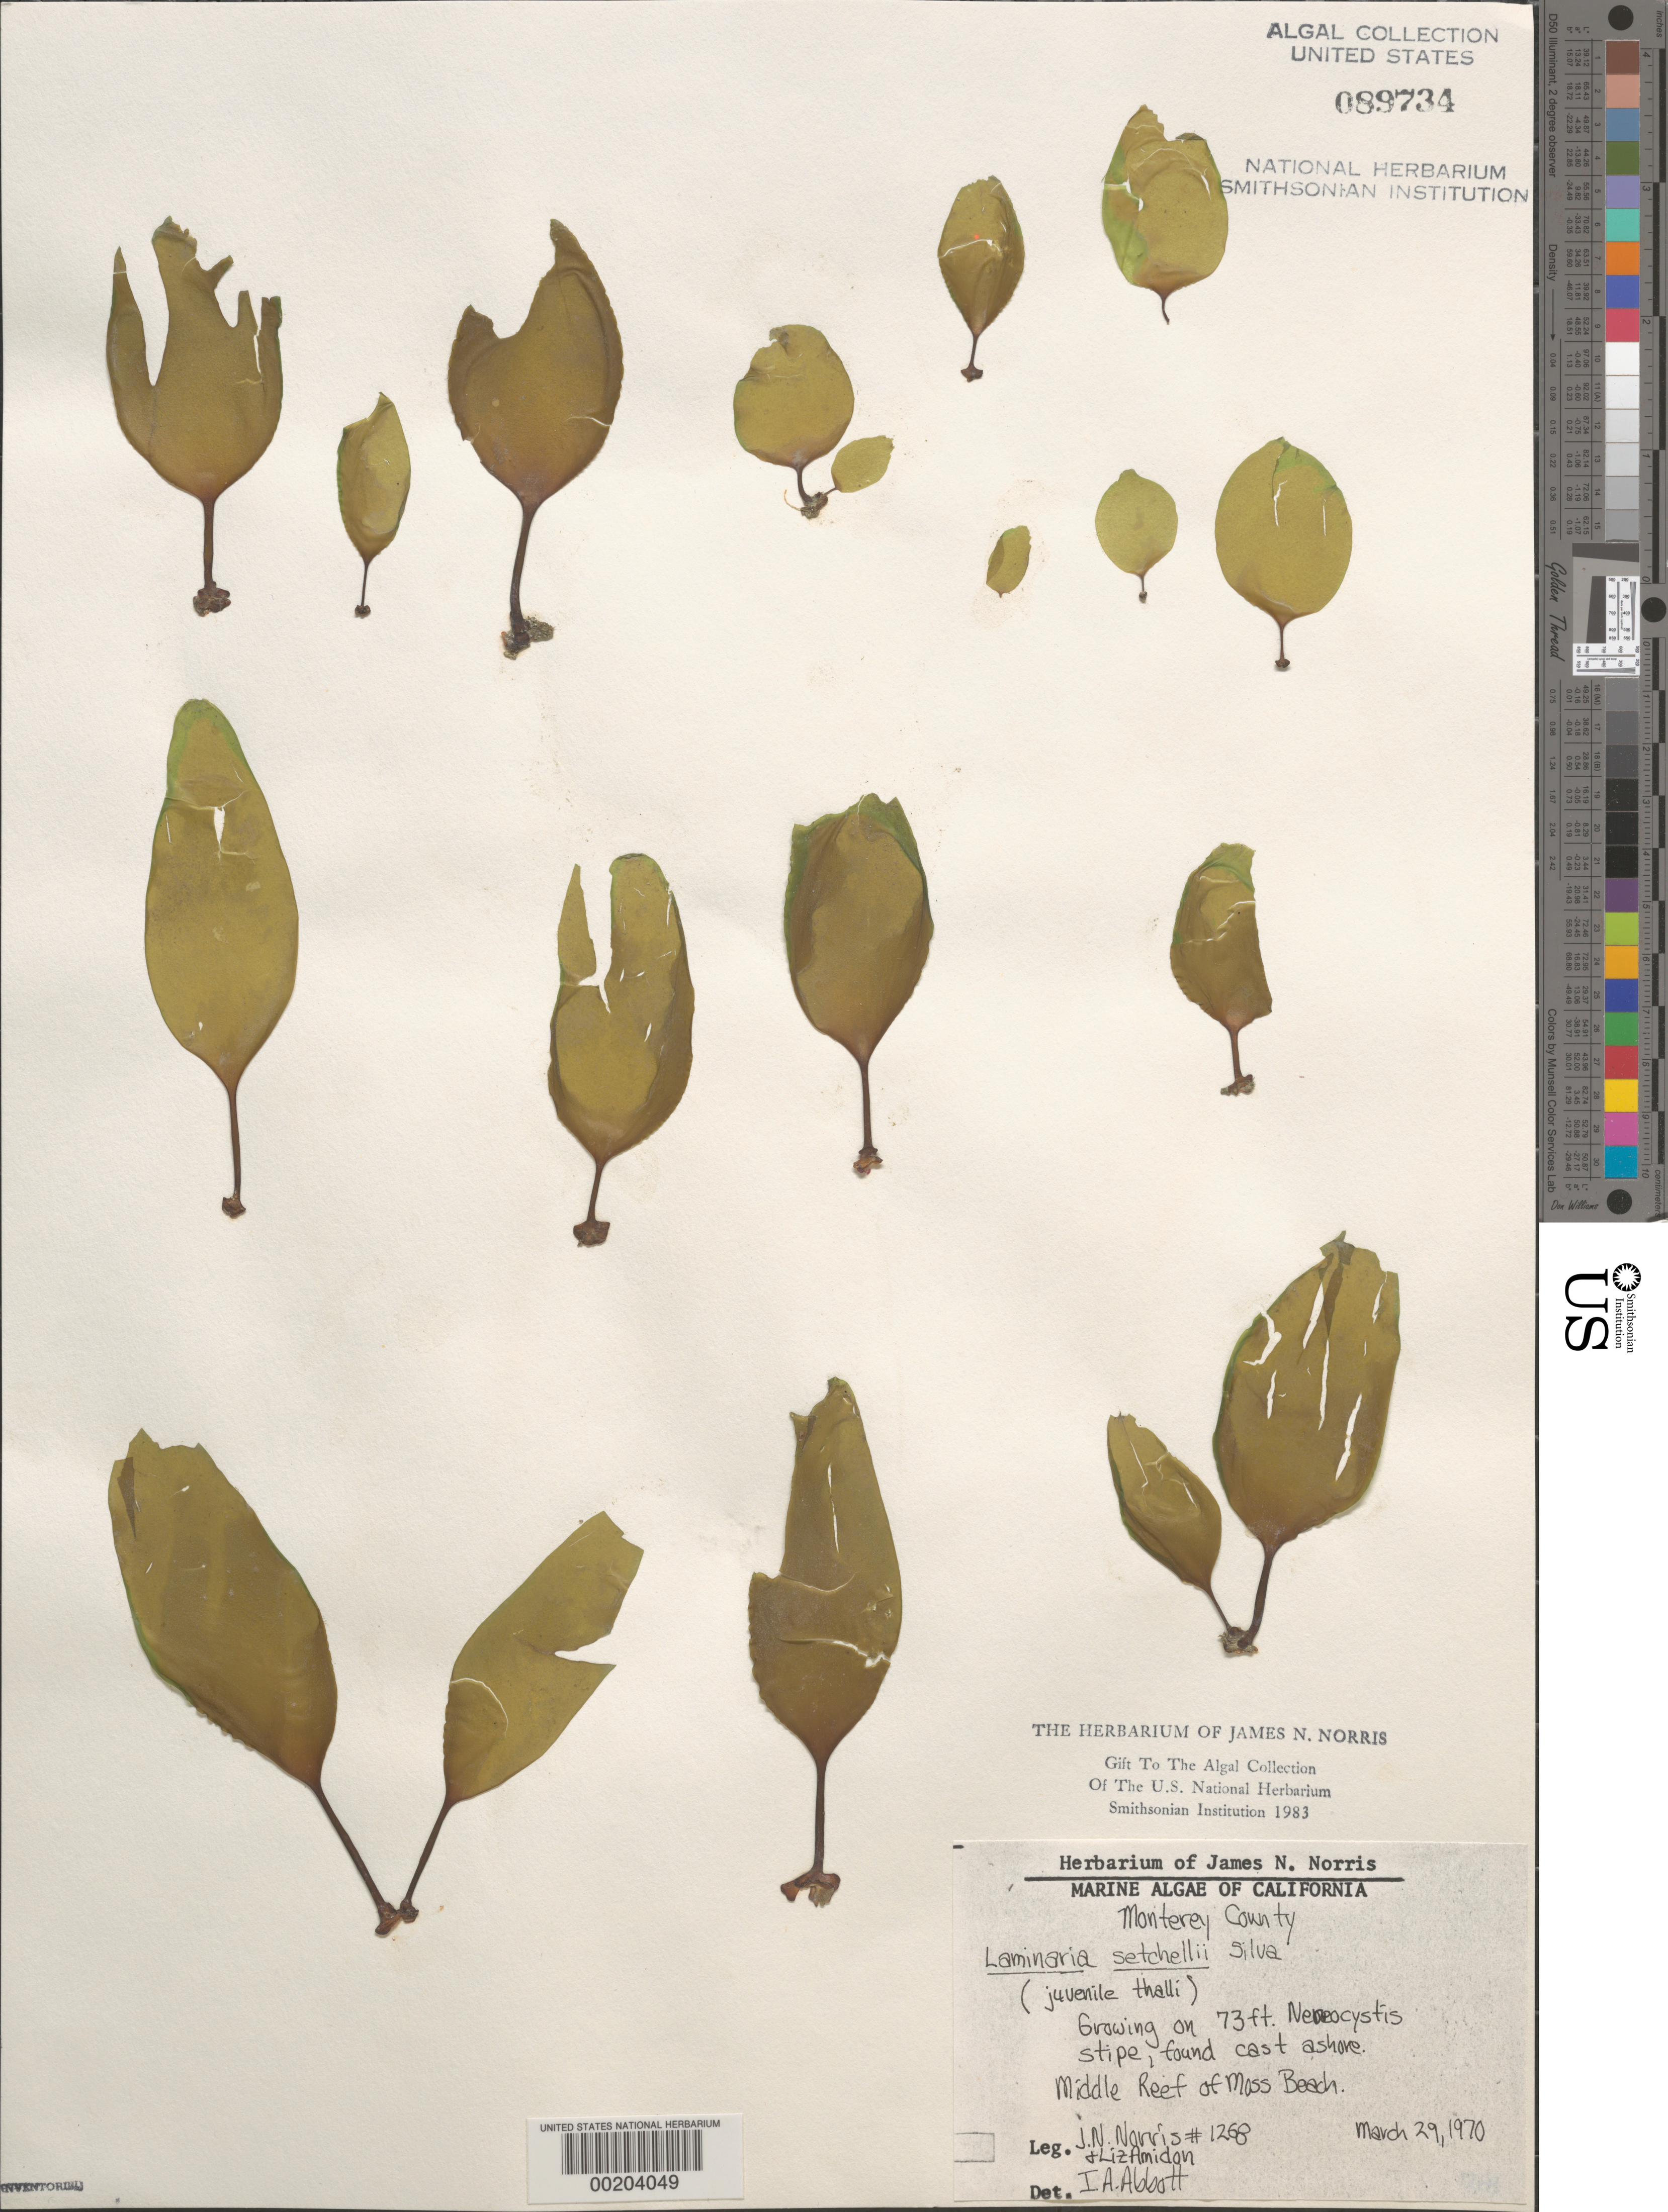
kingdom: Chromista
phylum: Ochrophyta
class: Phaeophyceae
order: Laminariales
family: Laminariaceae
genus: Laminaria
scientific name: Laminaria setchellii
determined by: Norris, James N.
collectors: J. N. Norris & E. Amidon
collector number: JN-1268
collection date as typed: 29 Mar 1970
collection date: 1970-03-29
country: United States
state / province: California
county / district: Monterey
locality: Middle Reef of Moss Beach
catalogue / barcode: US 89734